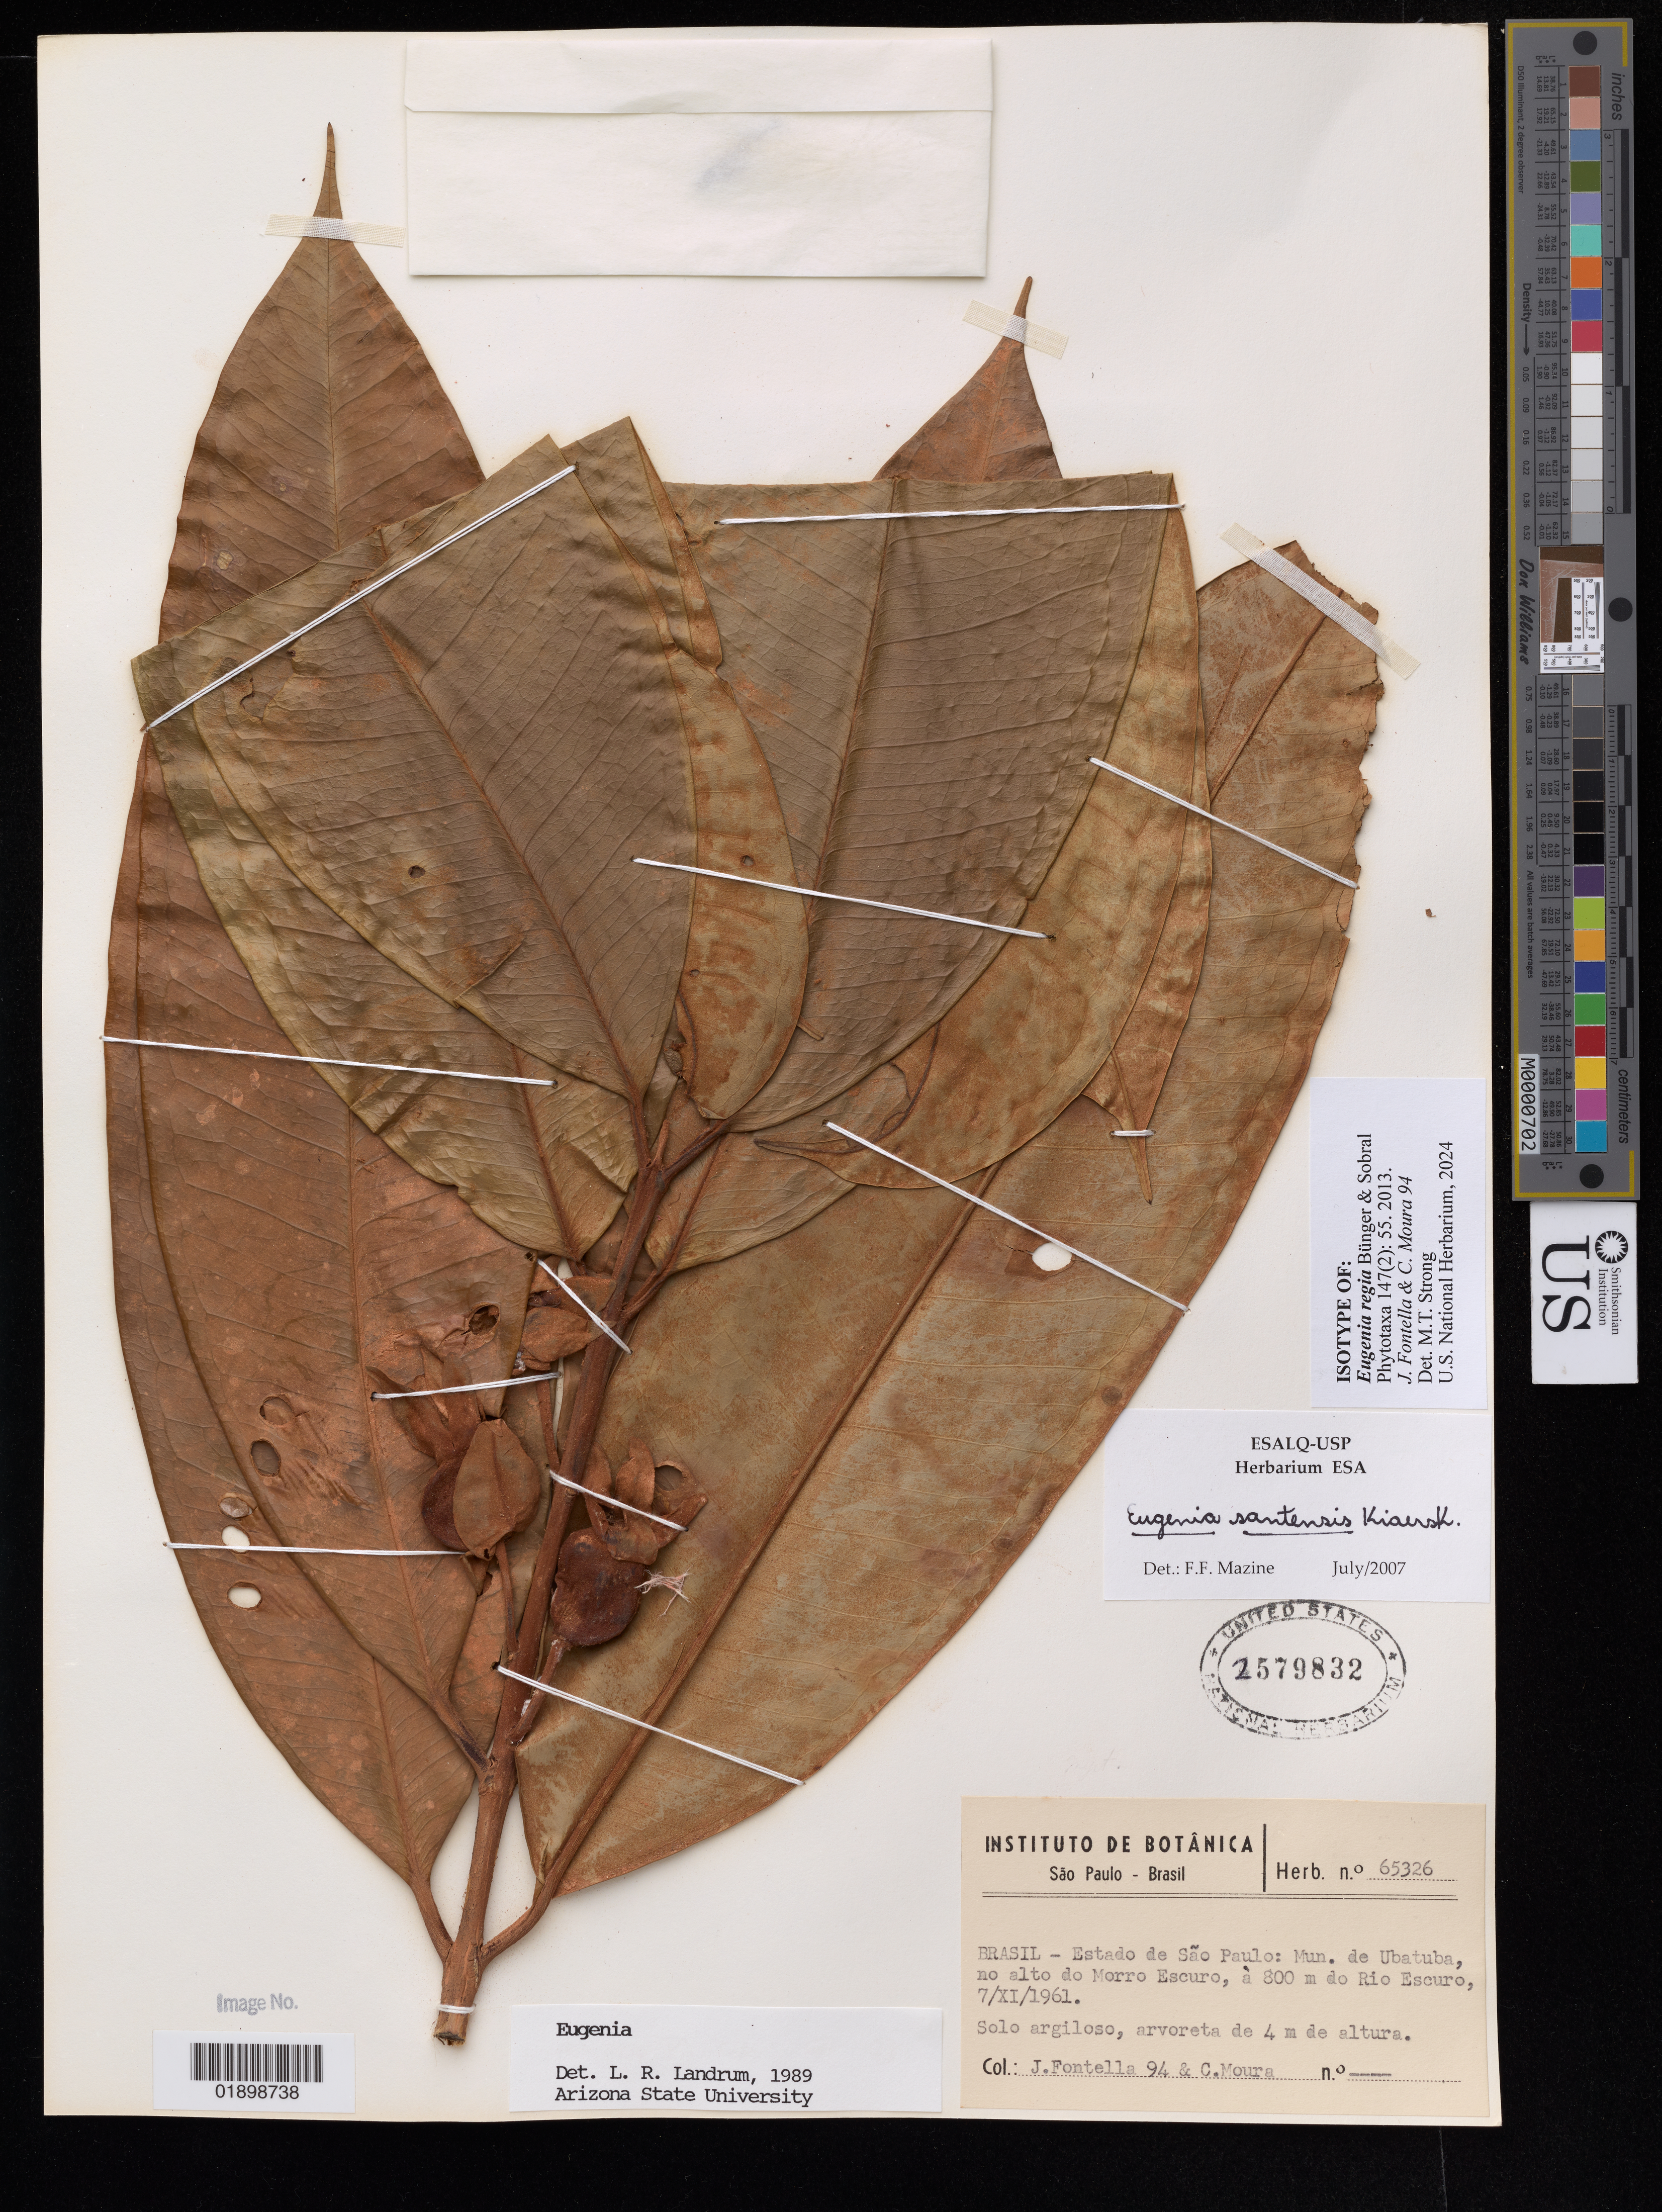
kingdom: Plantae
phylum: Tracheophyta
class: Magnoliopsida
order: Myrtales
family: Myrtaceae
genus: Eugenia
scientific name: Eugenia regia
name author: Bunger & Sobral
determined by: Strong, Mark T., (BOT), Smithsonian Institution - National Museum of Natural History (UNITED STATES)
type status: Isotype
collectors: J. Fontella & C. Moura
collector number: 94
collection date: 1961-11-07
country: Brazil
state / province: São Paulo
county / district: Ubatuba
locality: No alto do Morro Escuro, à 800 m do Rio Escuro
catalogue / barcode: US 2579832